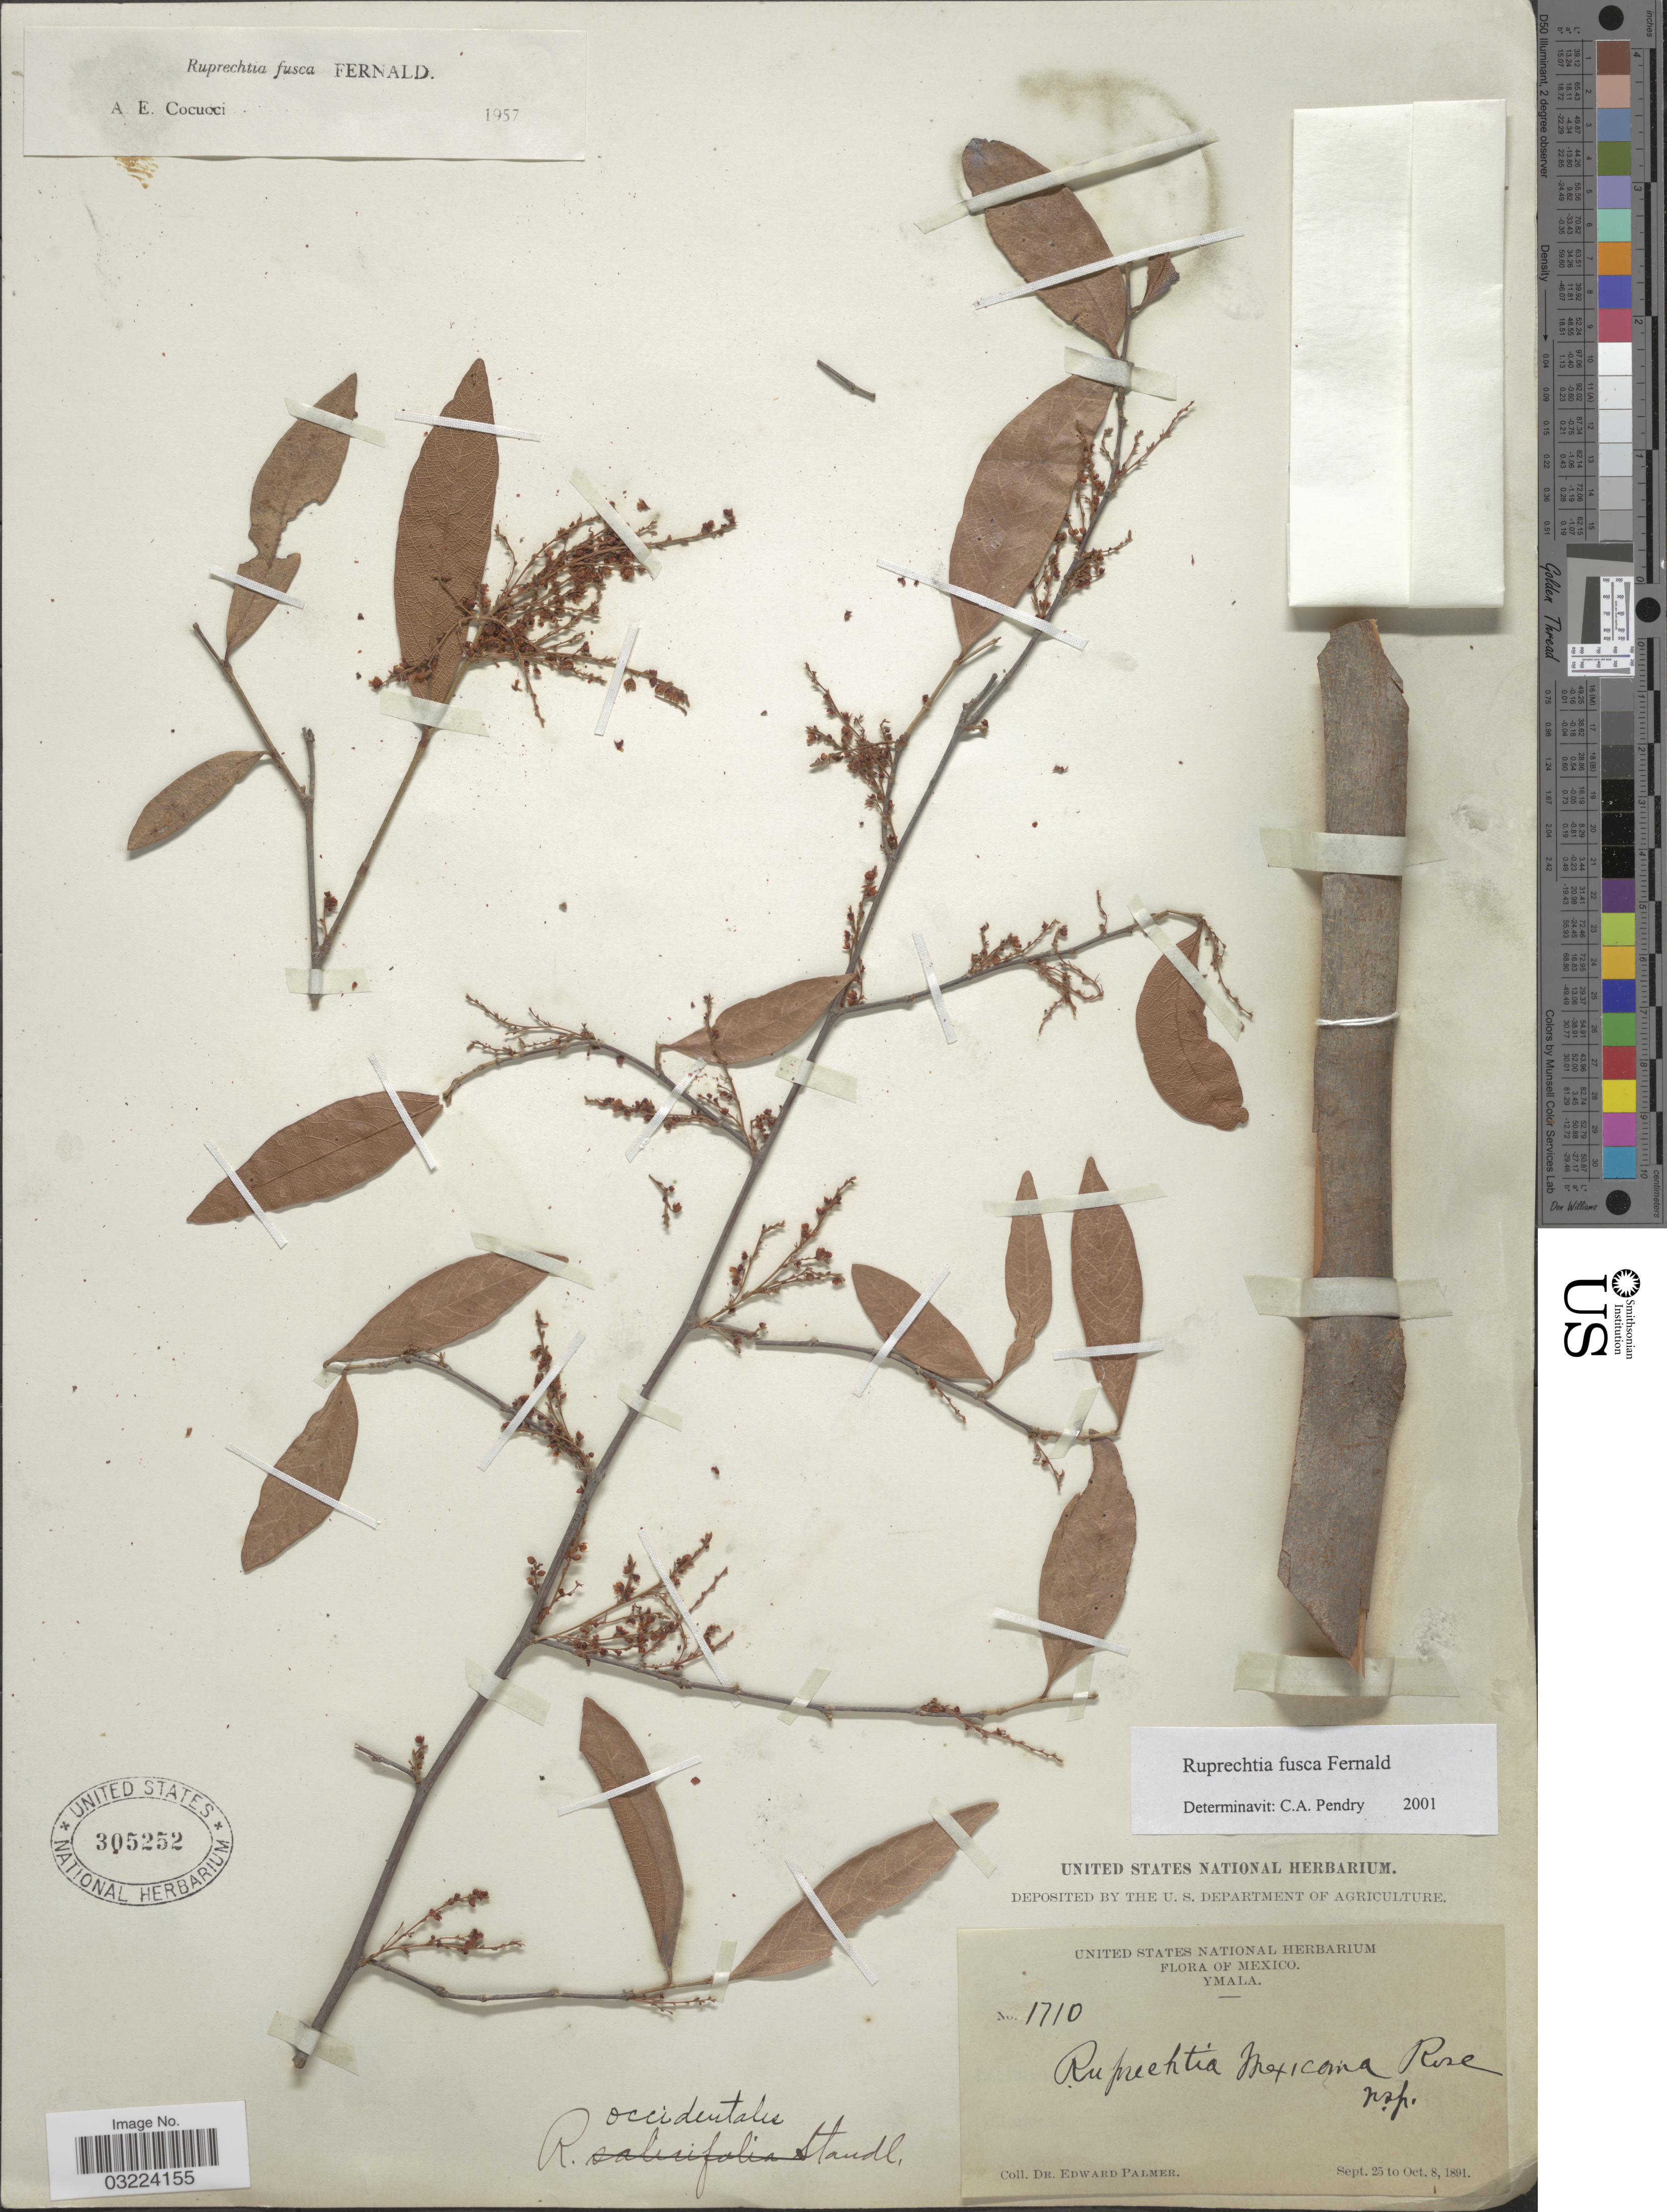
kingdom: Plantae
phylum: Tracheophyta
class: Magnoliopsida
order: Caryophyllales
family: Polygonaceae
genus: Ruprechtia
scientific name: Ruprechtia fusca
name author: Fernald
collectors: E. Palmer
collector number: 1710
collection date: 1891-09-25/1891-10-08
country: Mexico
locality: Ymala.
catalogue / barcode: US 305252